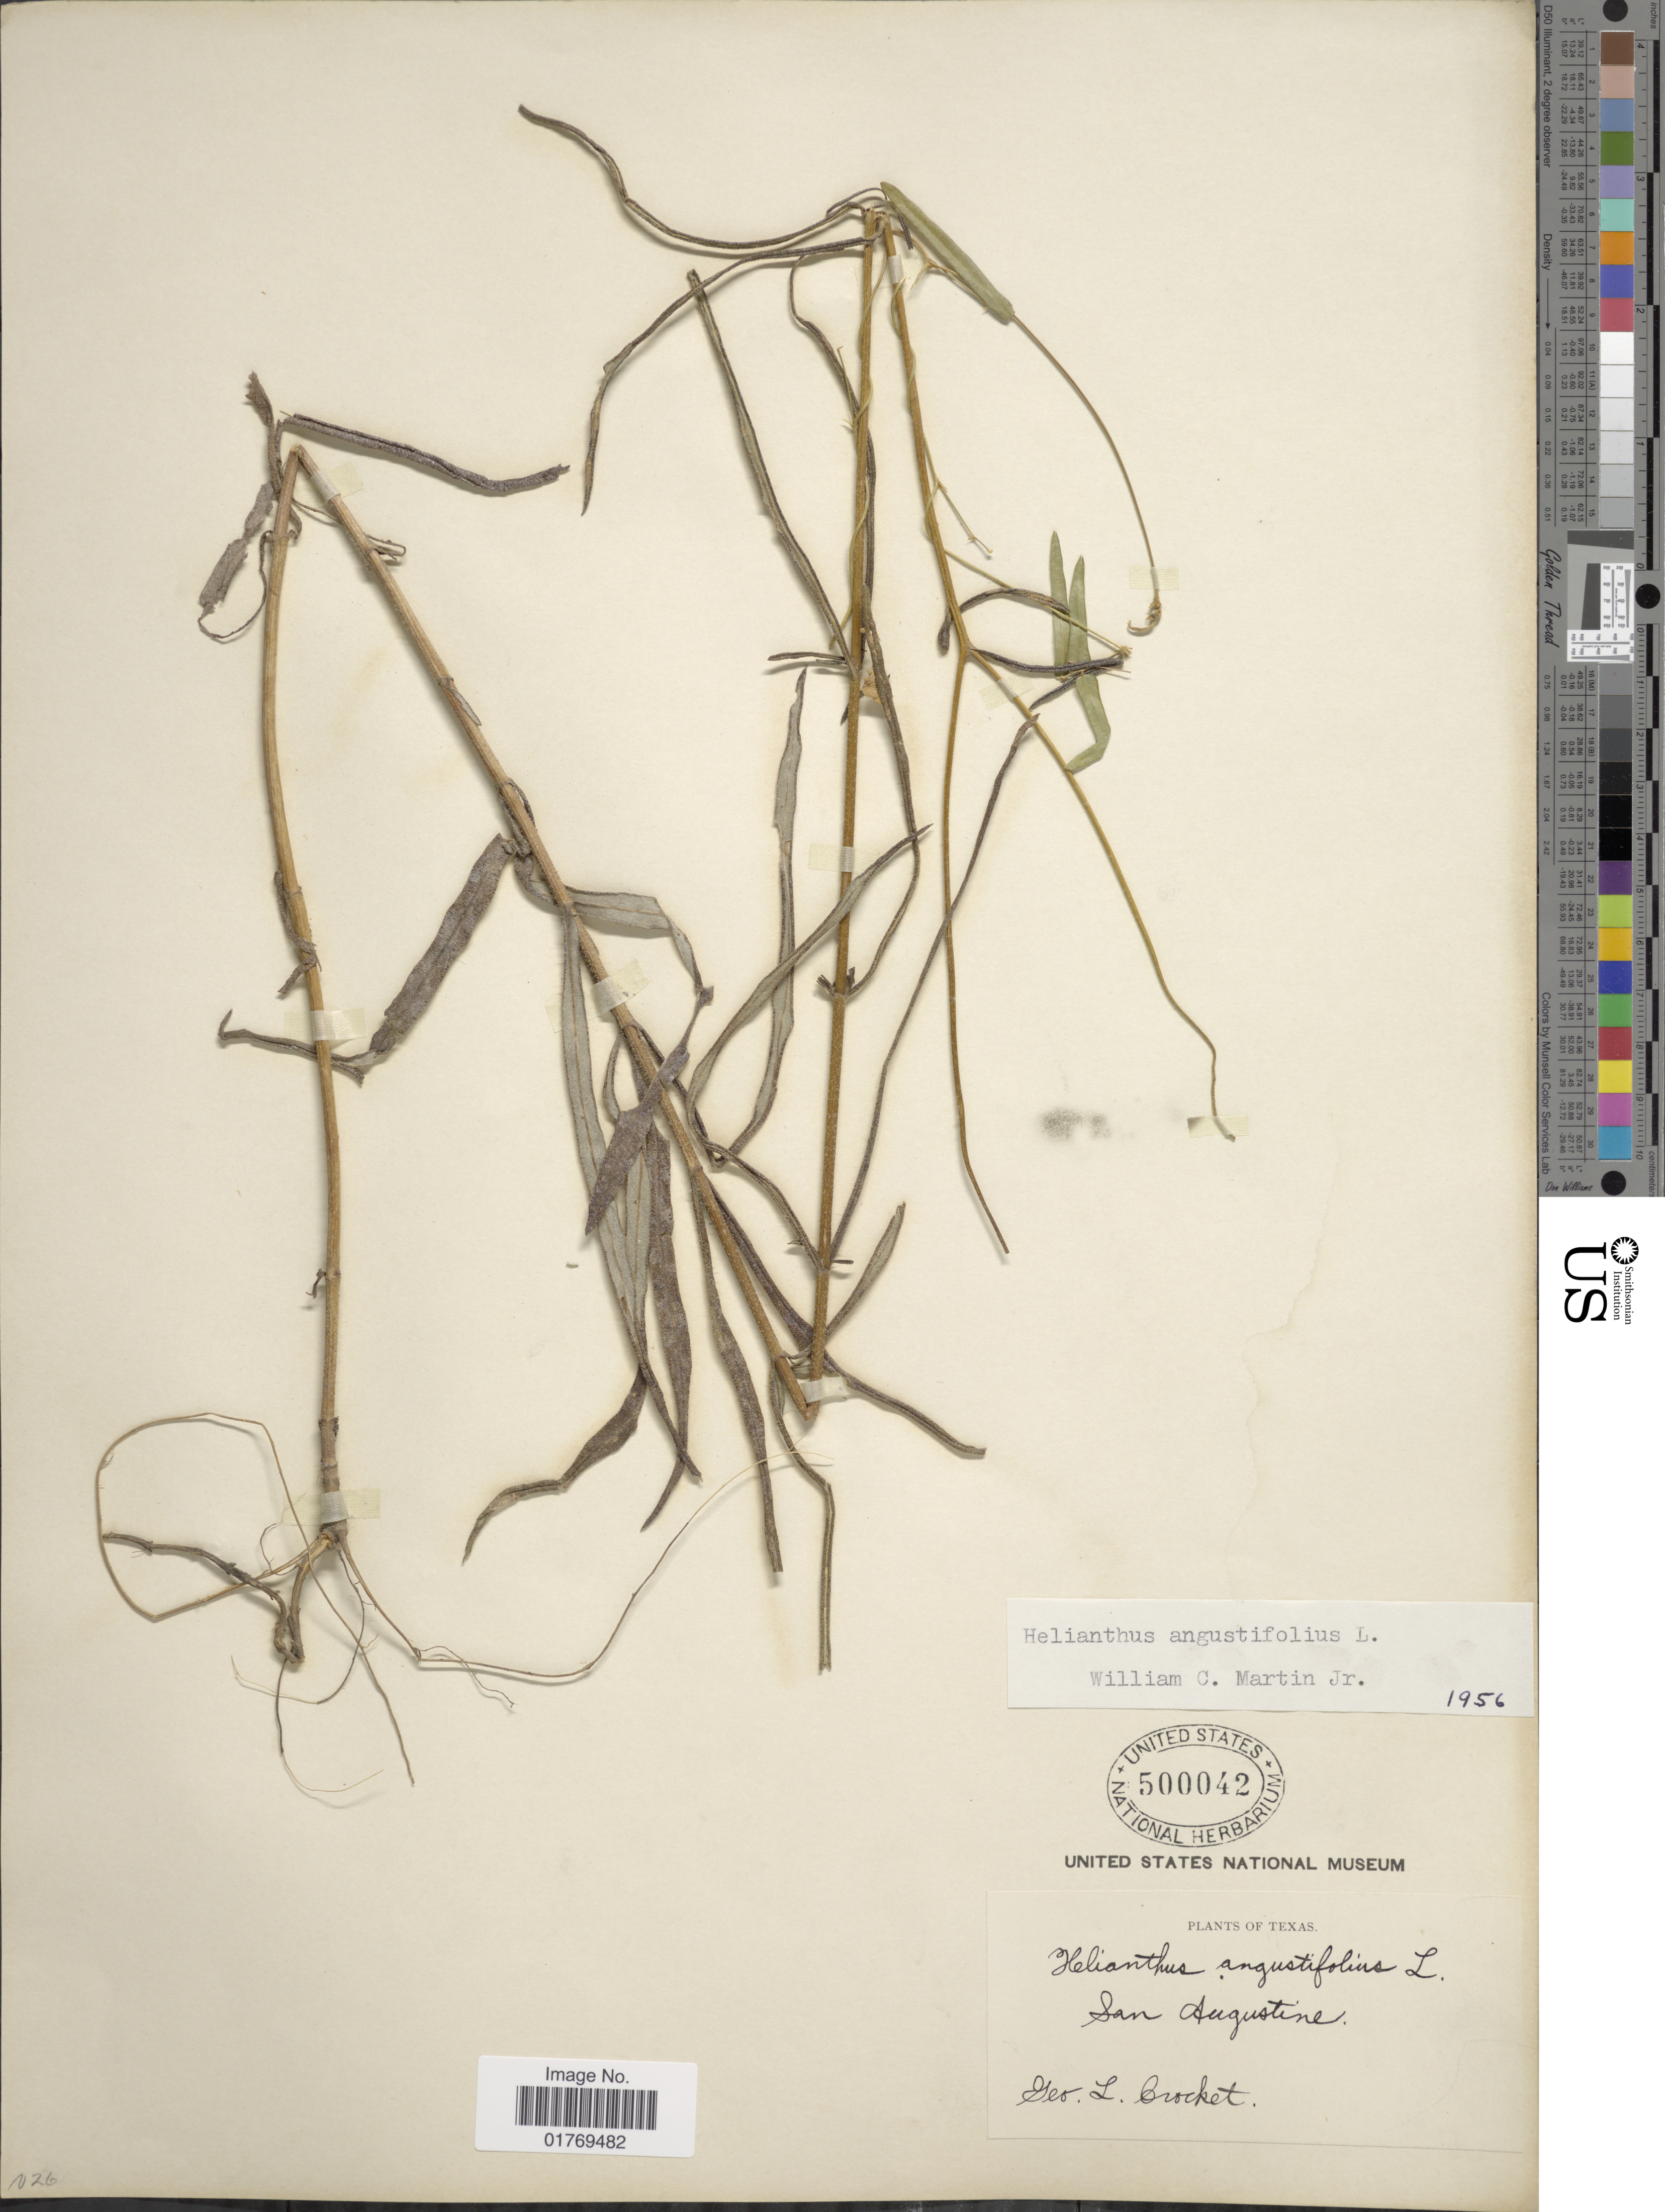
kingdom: Plantae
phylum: Tracheophyta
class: Magnoliopsida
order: Asterales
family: Asteraceae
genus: Helianthus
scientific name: Helianthus angustifolius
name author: L.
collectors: G. Crocket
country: United States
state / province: Texas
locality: San Augustina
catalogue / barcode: US 500042